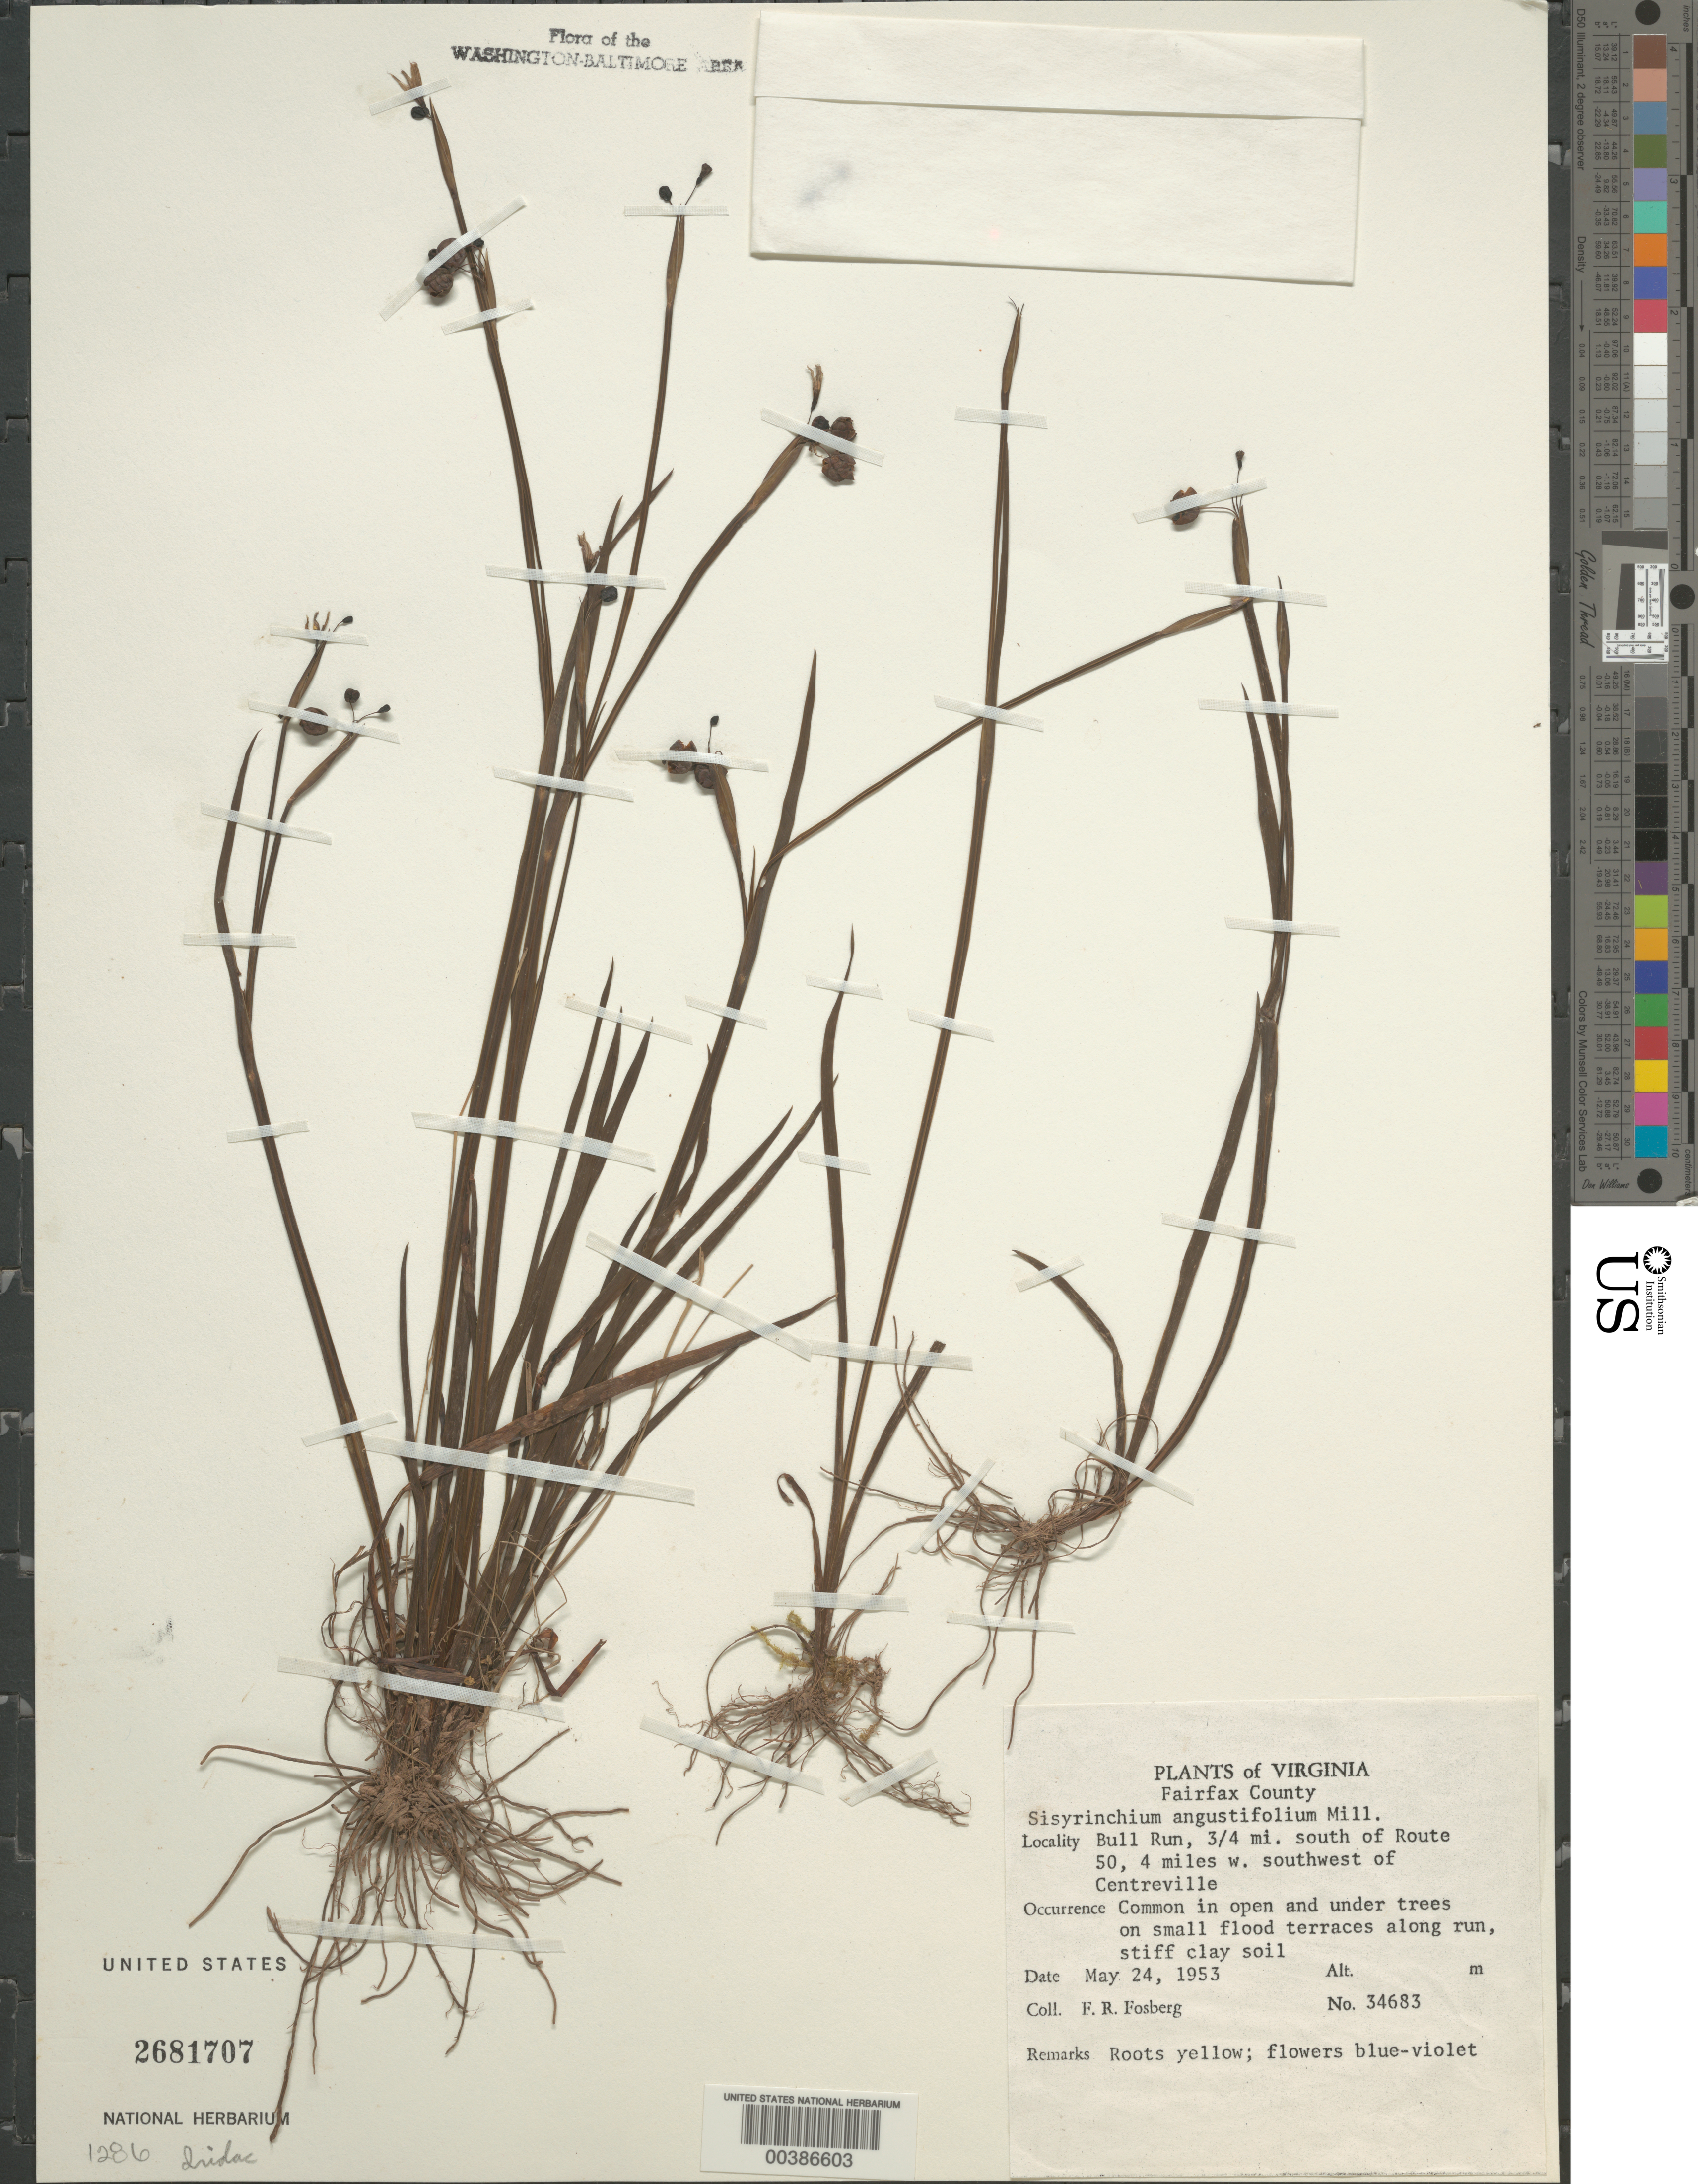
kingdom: Plantae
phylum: Tracheophyta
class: Liliopsida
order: Asparagales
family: Iridaceae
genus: Sisyrinchium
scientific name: Sisyrinchium angustifolium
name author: Mill.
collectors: F. R. Fosberg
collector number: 34683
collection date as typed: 24 May 1953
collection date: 1953-05-24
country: United States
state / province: Virginia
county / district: Fairfax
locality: Bull Run, south of Route 50 and southwest of Centreville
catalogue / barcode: US 2681707